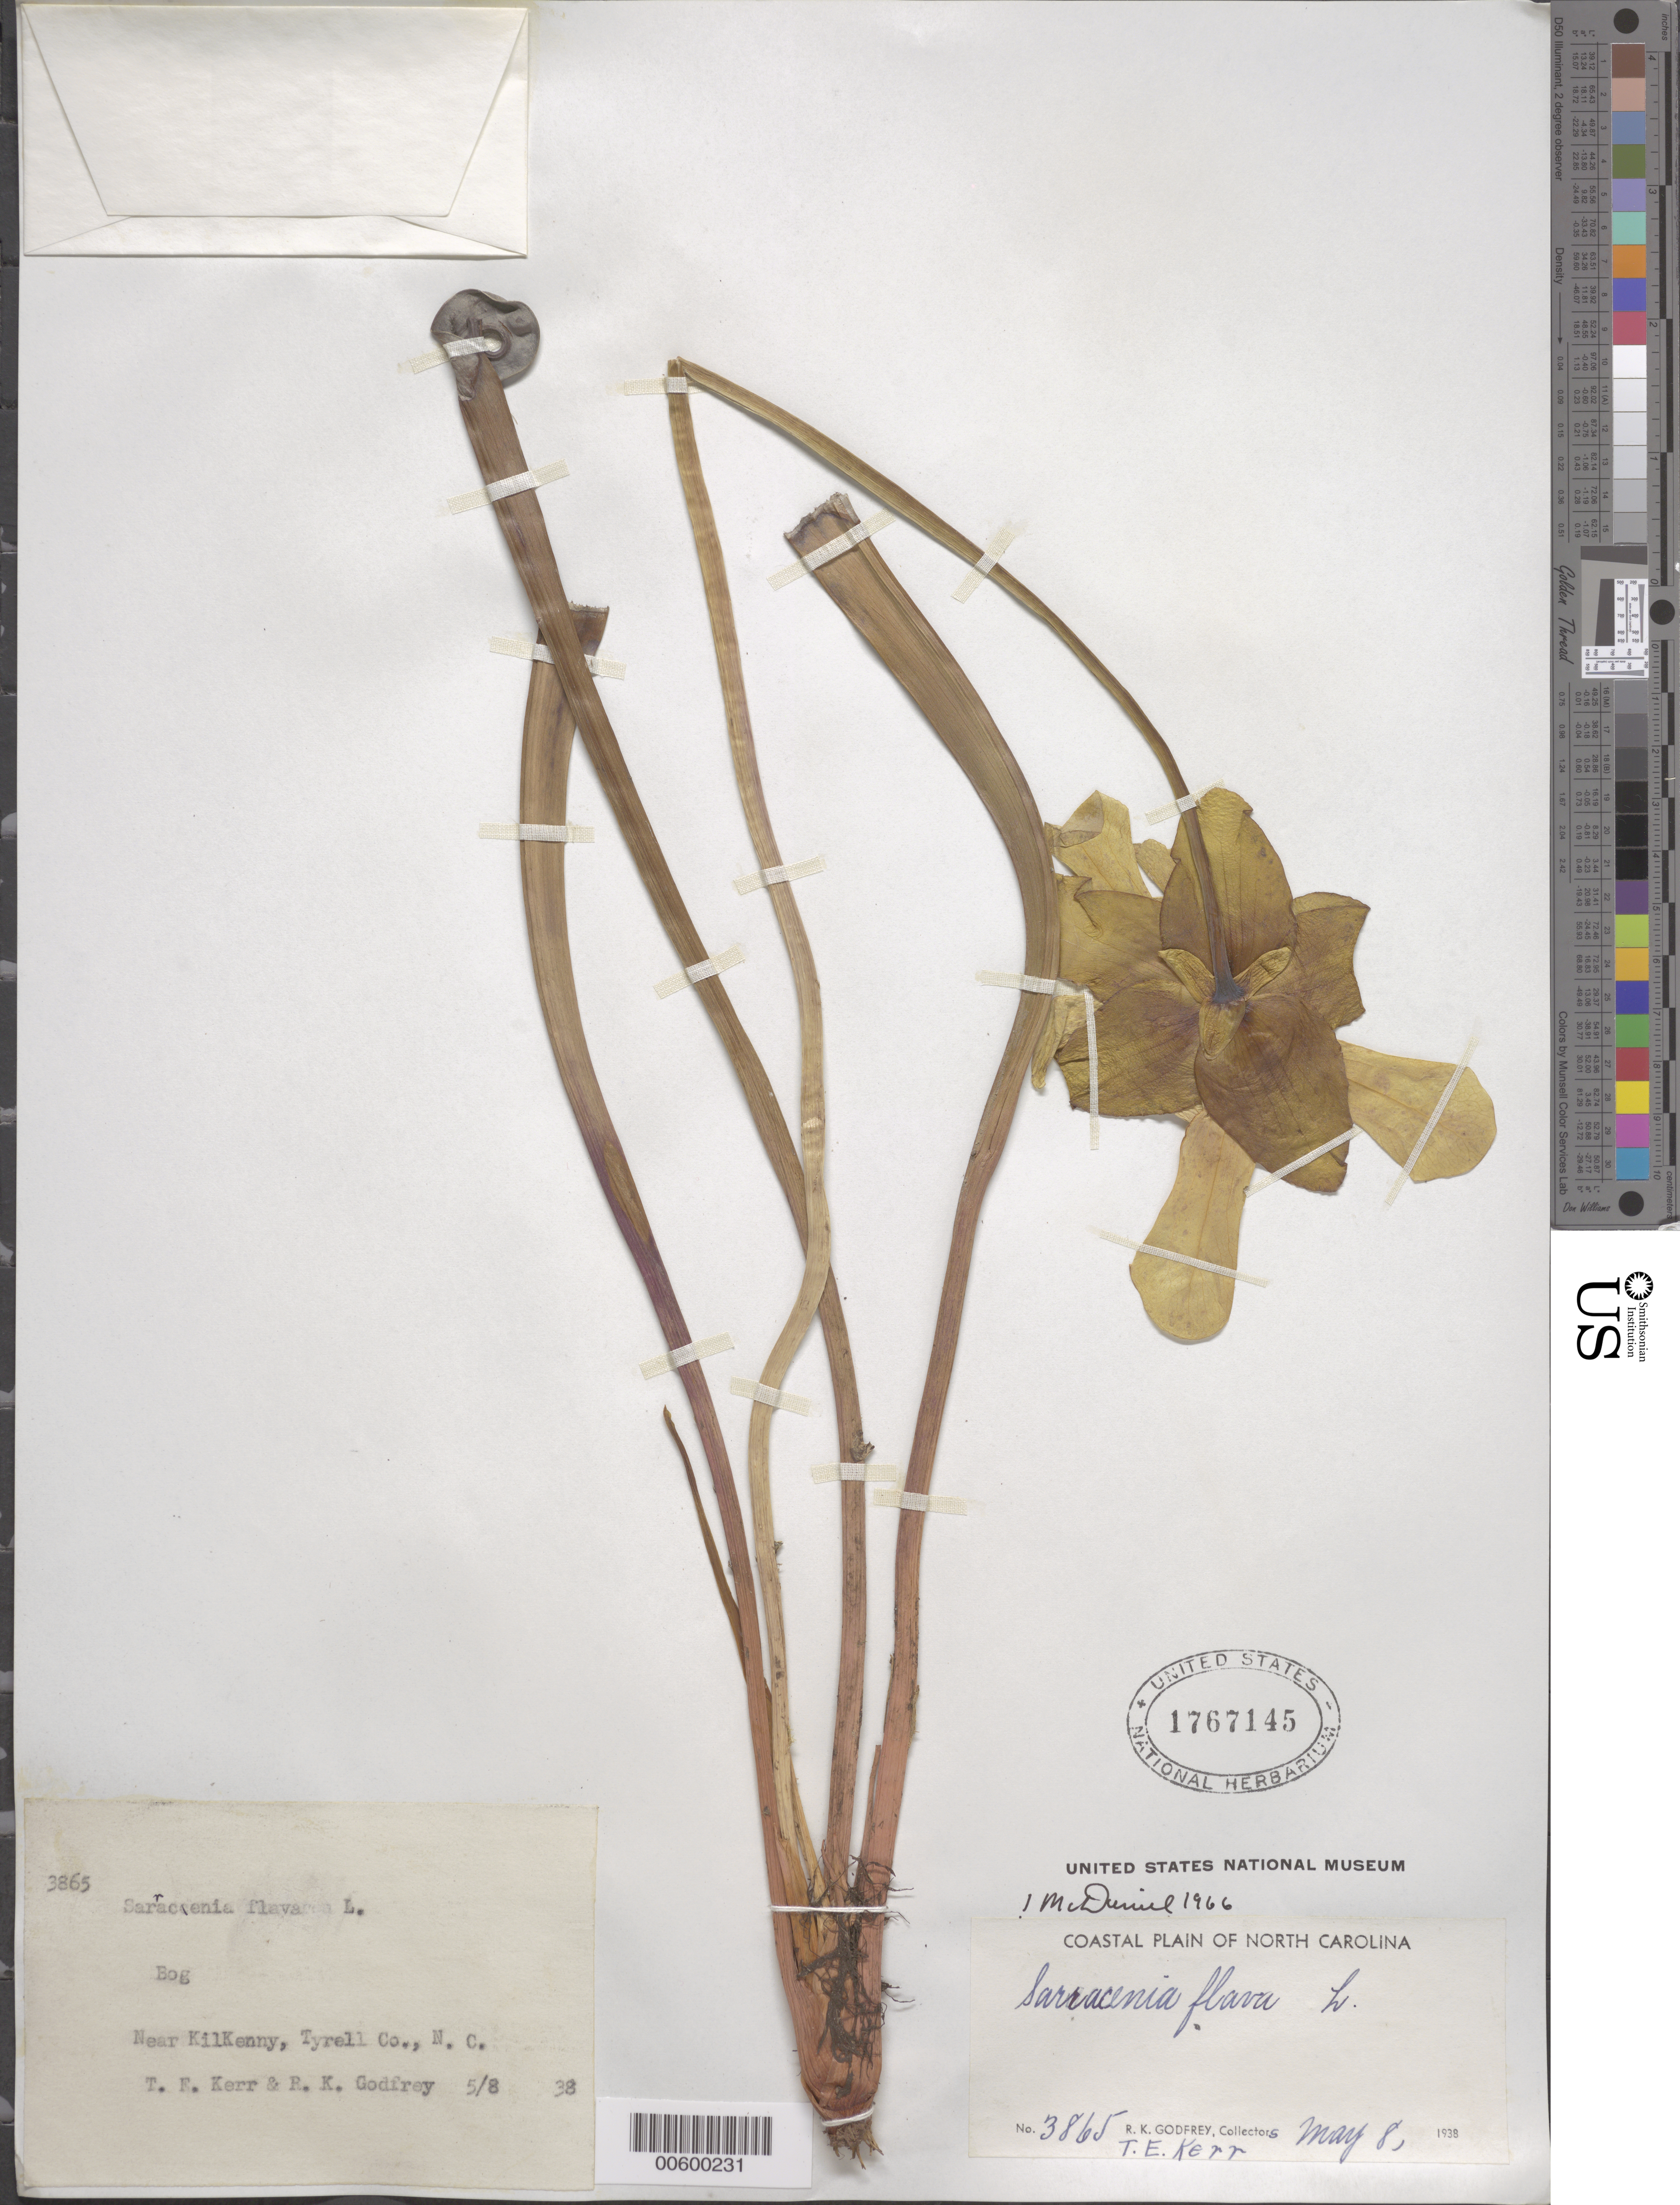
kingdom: Plantae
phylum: Tracheophyta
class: Magnoliopsida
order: Ericales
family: Sarraceniaceae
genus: Sarracenia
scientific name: Sarracenia flava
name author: L.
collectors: R. K. Godfrey & T. E. Kerr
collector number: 3865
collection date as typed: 08 May 1938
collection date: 1938-05-08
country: United States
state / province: North Carolina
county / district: Tyrell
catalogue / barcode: US 1767145